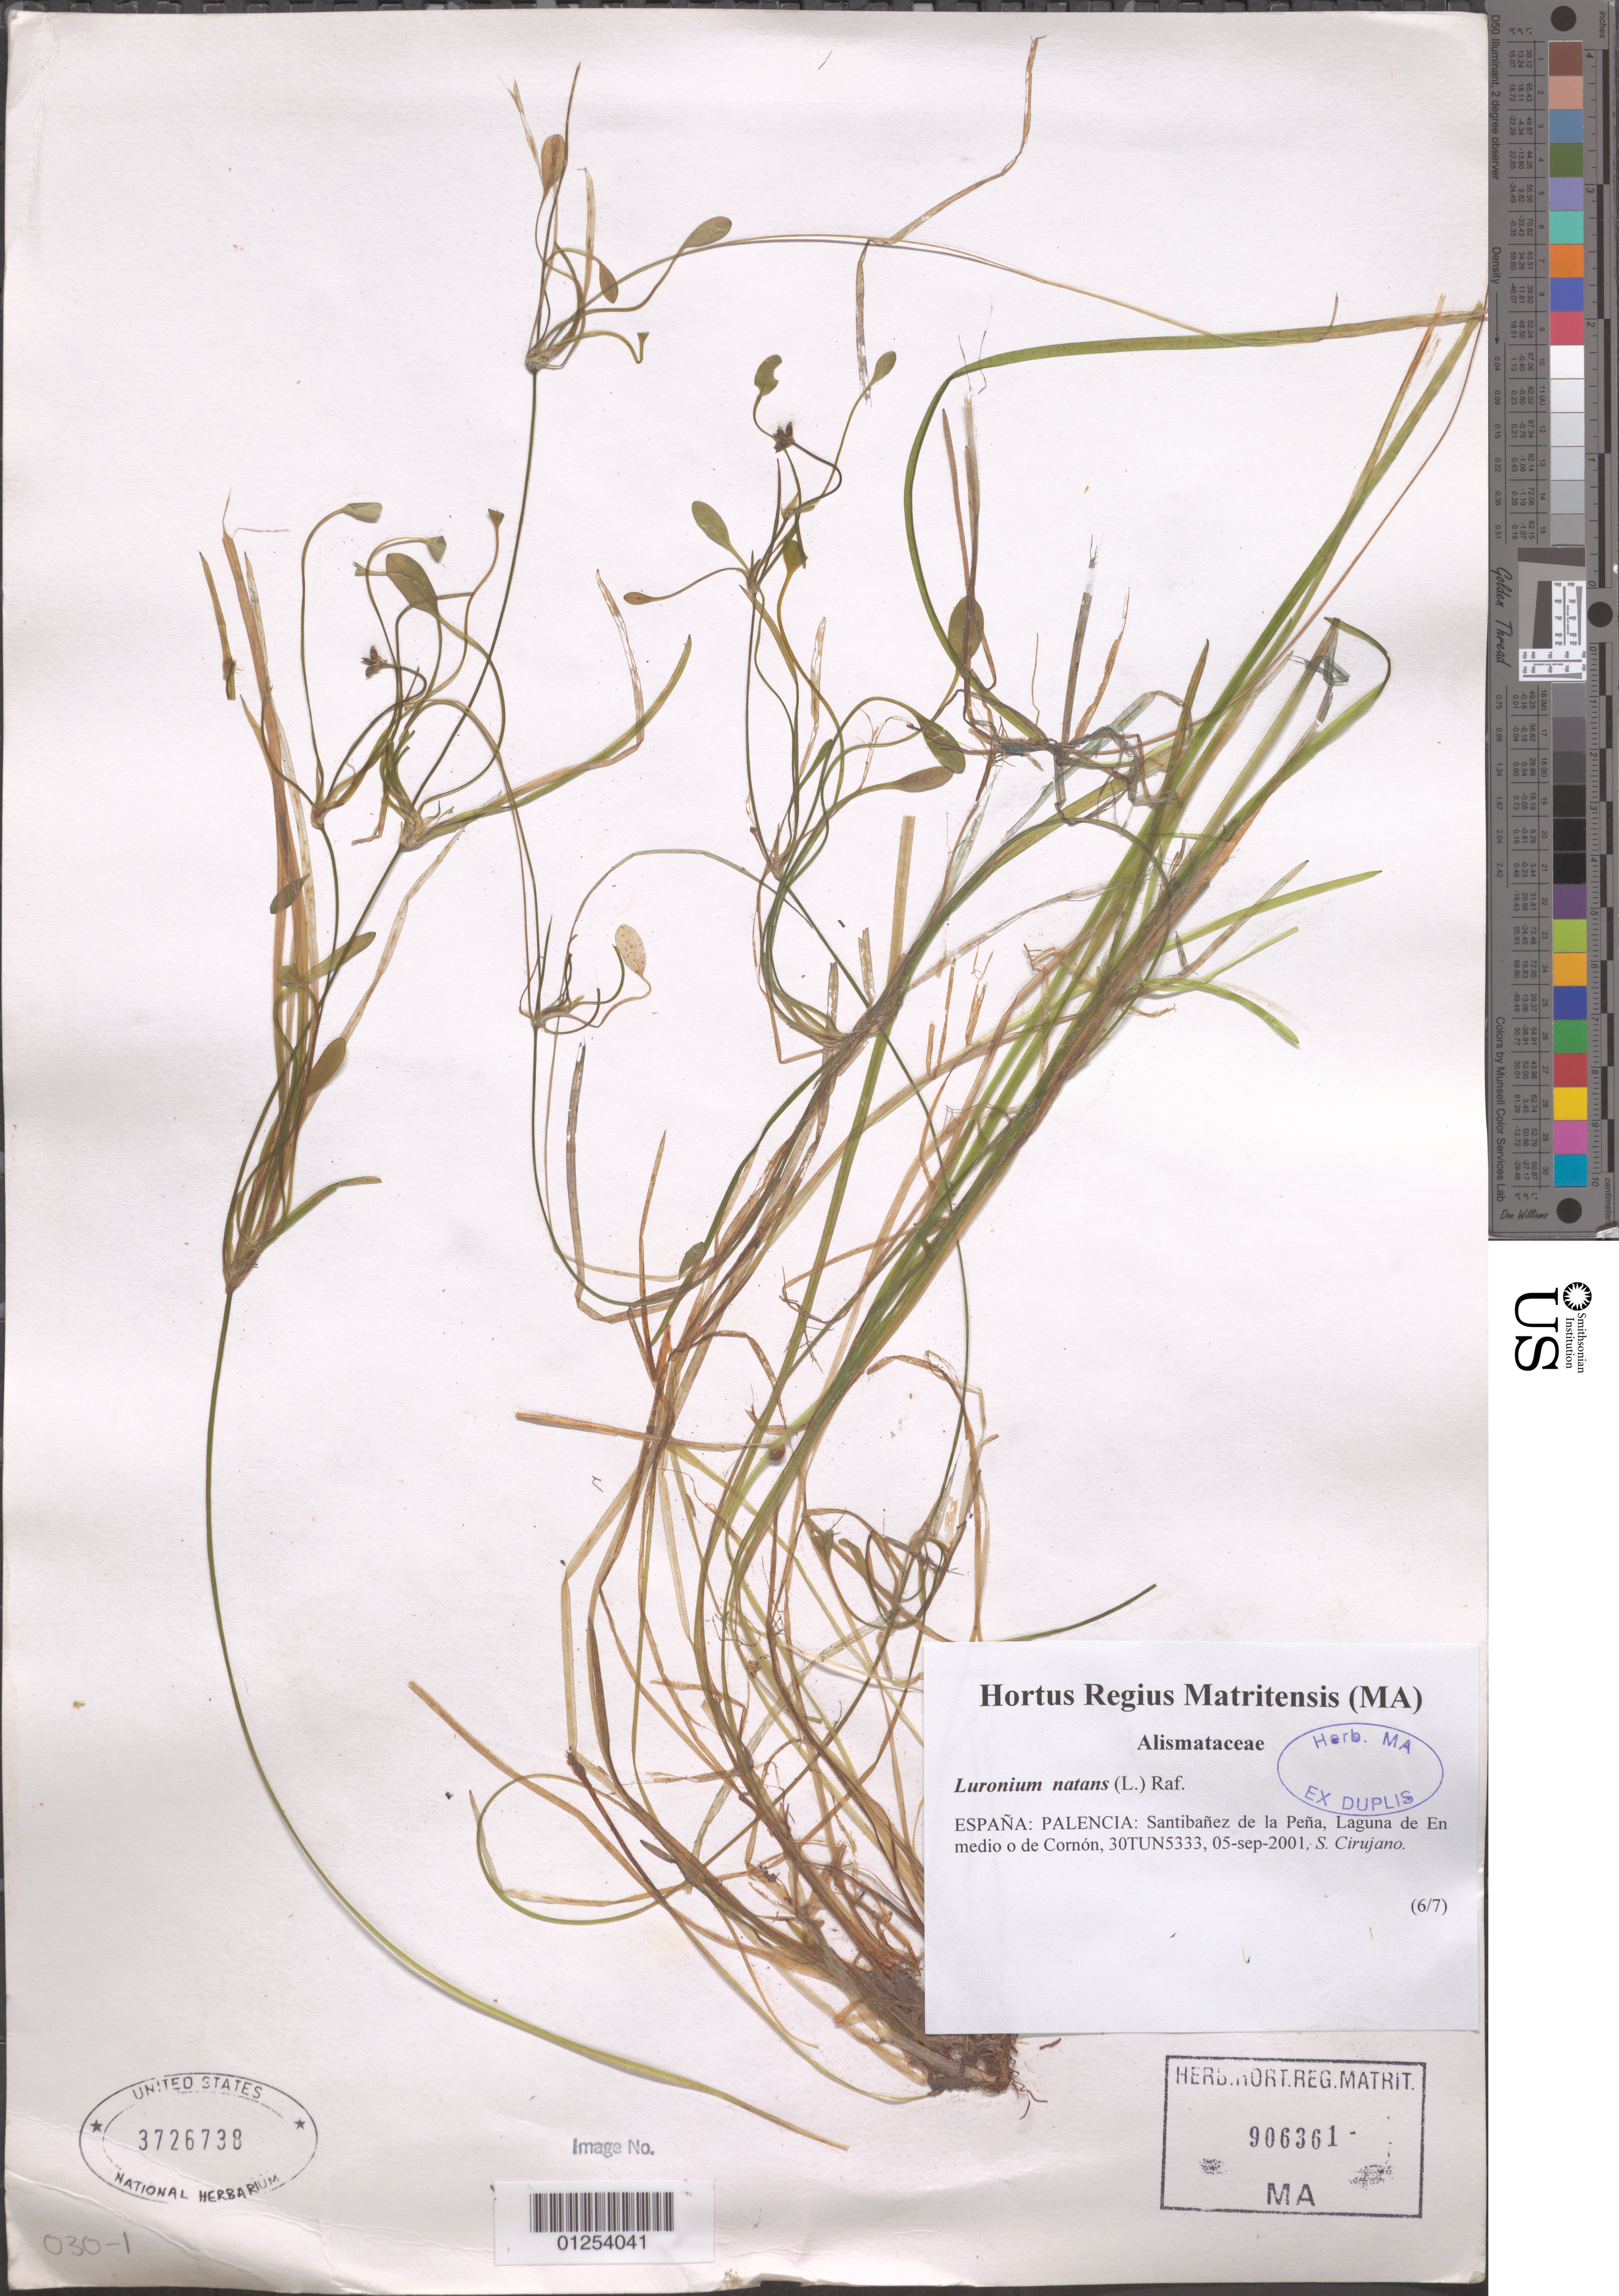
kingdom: Plantae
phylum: Tracheophyta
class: Liliopsida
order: Alismatales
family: Alismataceae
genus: Luronium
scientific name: Luronium natans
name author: (L.) Raf.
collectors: S. Cirujano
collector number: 30TUN5333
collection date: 2001-09-05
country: Spain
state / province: Castilla y León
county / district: Palencia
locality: Santibanez de la Pena, Laguna de En medio o de Cornon.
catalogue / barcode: US 3726738